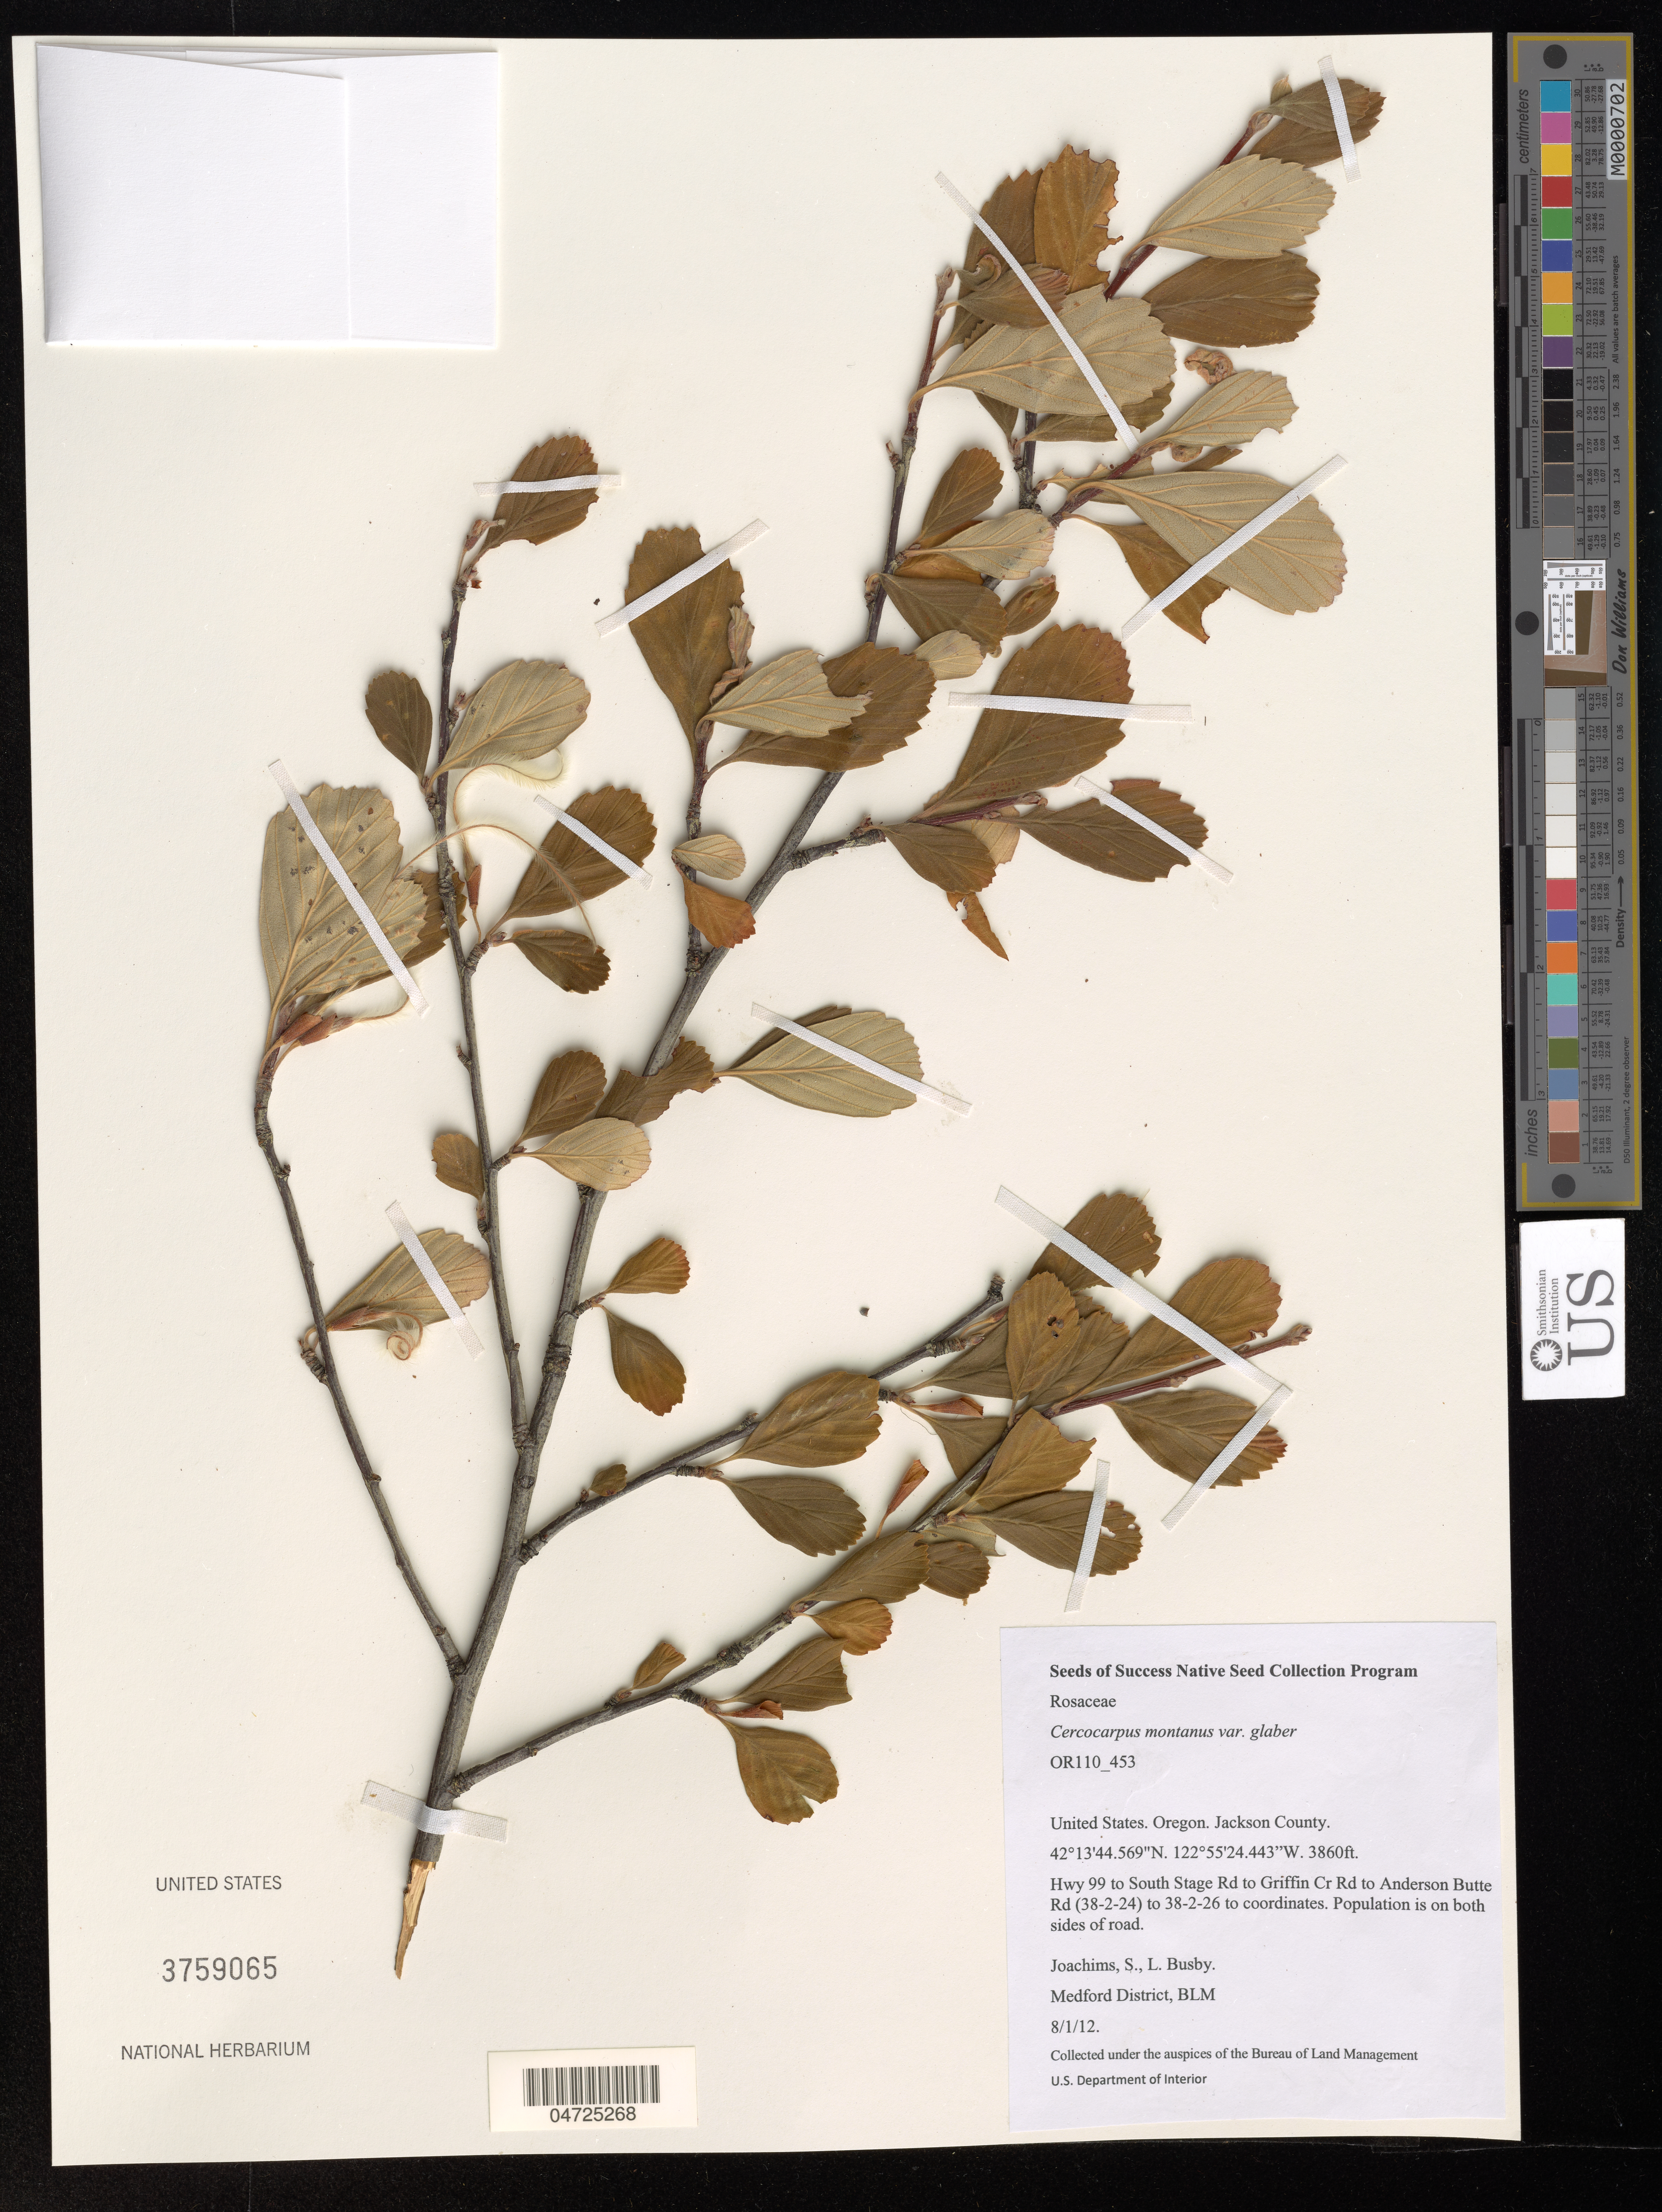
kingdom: Plantae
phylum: Tracheophyta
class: Magnoliopsida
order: Rosales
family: Rosaceae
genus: Cercocarpus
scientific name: Cercocarpus montanus var. glaber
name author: (S. Watson) F.L. Martin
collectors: S. Joachims & L. Busby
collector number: OR110-453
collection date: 2012-08-01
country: United States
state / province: Oregon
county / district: Jackson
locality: Jackson County. Hwy 99 to South Stage Rd to Griffin Cr Rd to Anderson Butte Rd (38-2-24) to 38-2-26 to coordinates.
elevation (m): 1177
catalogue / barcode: US 3759065